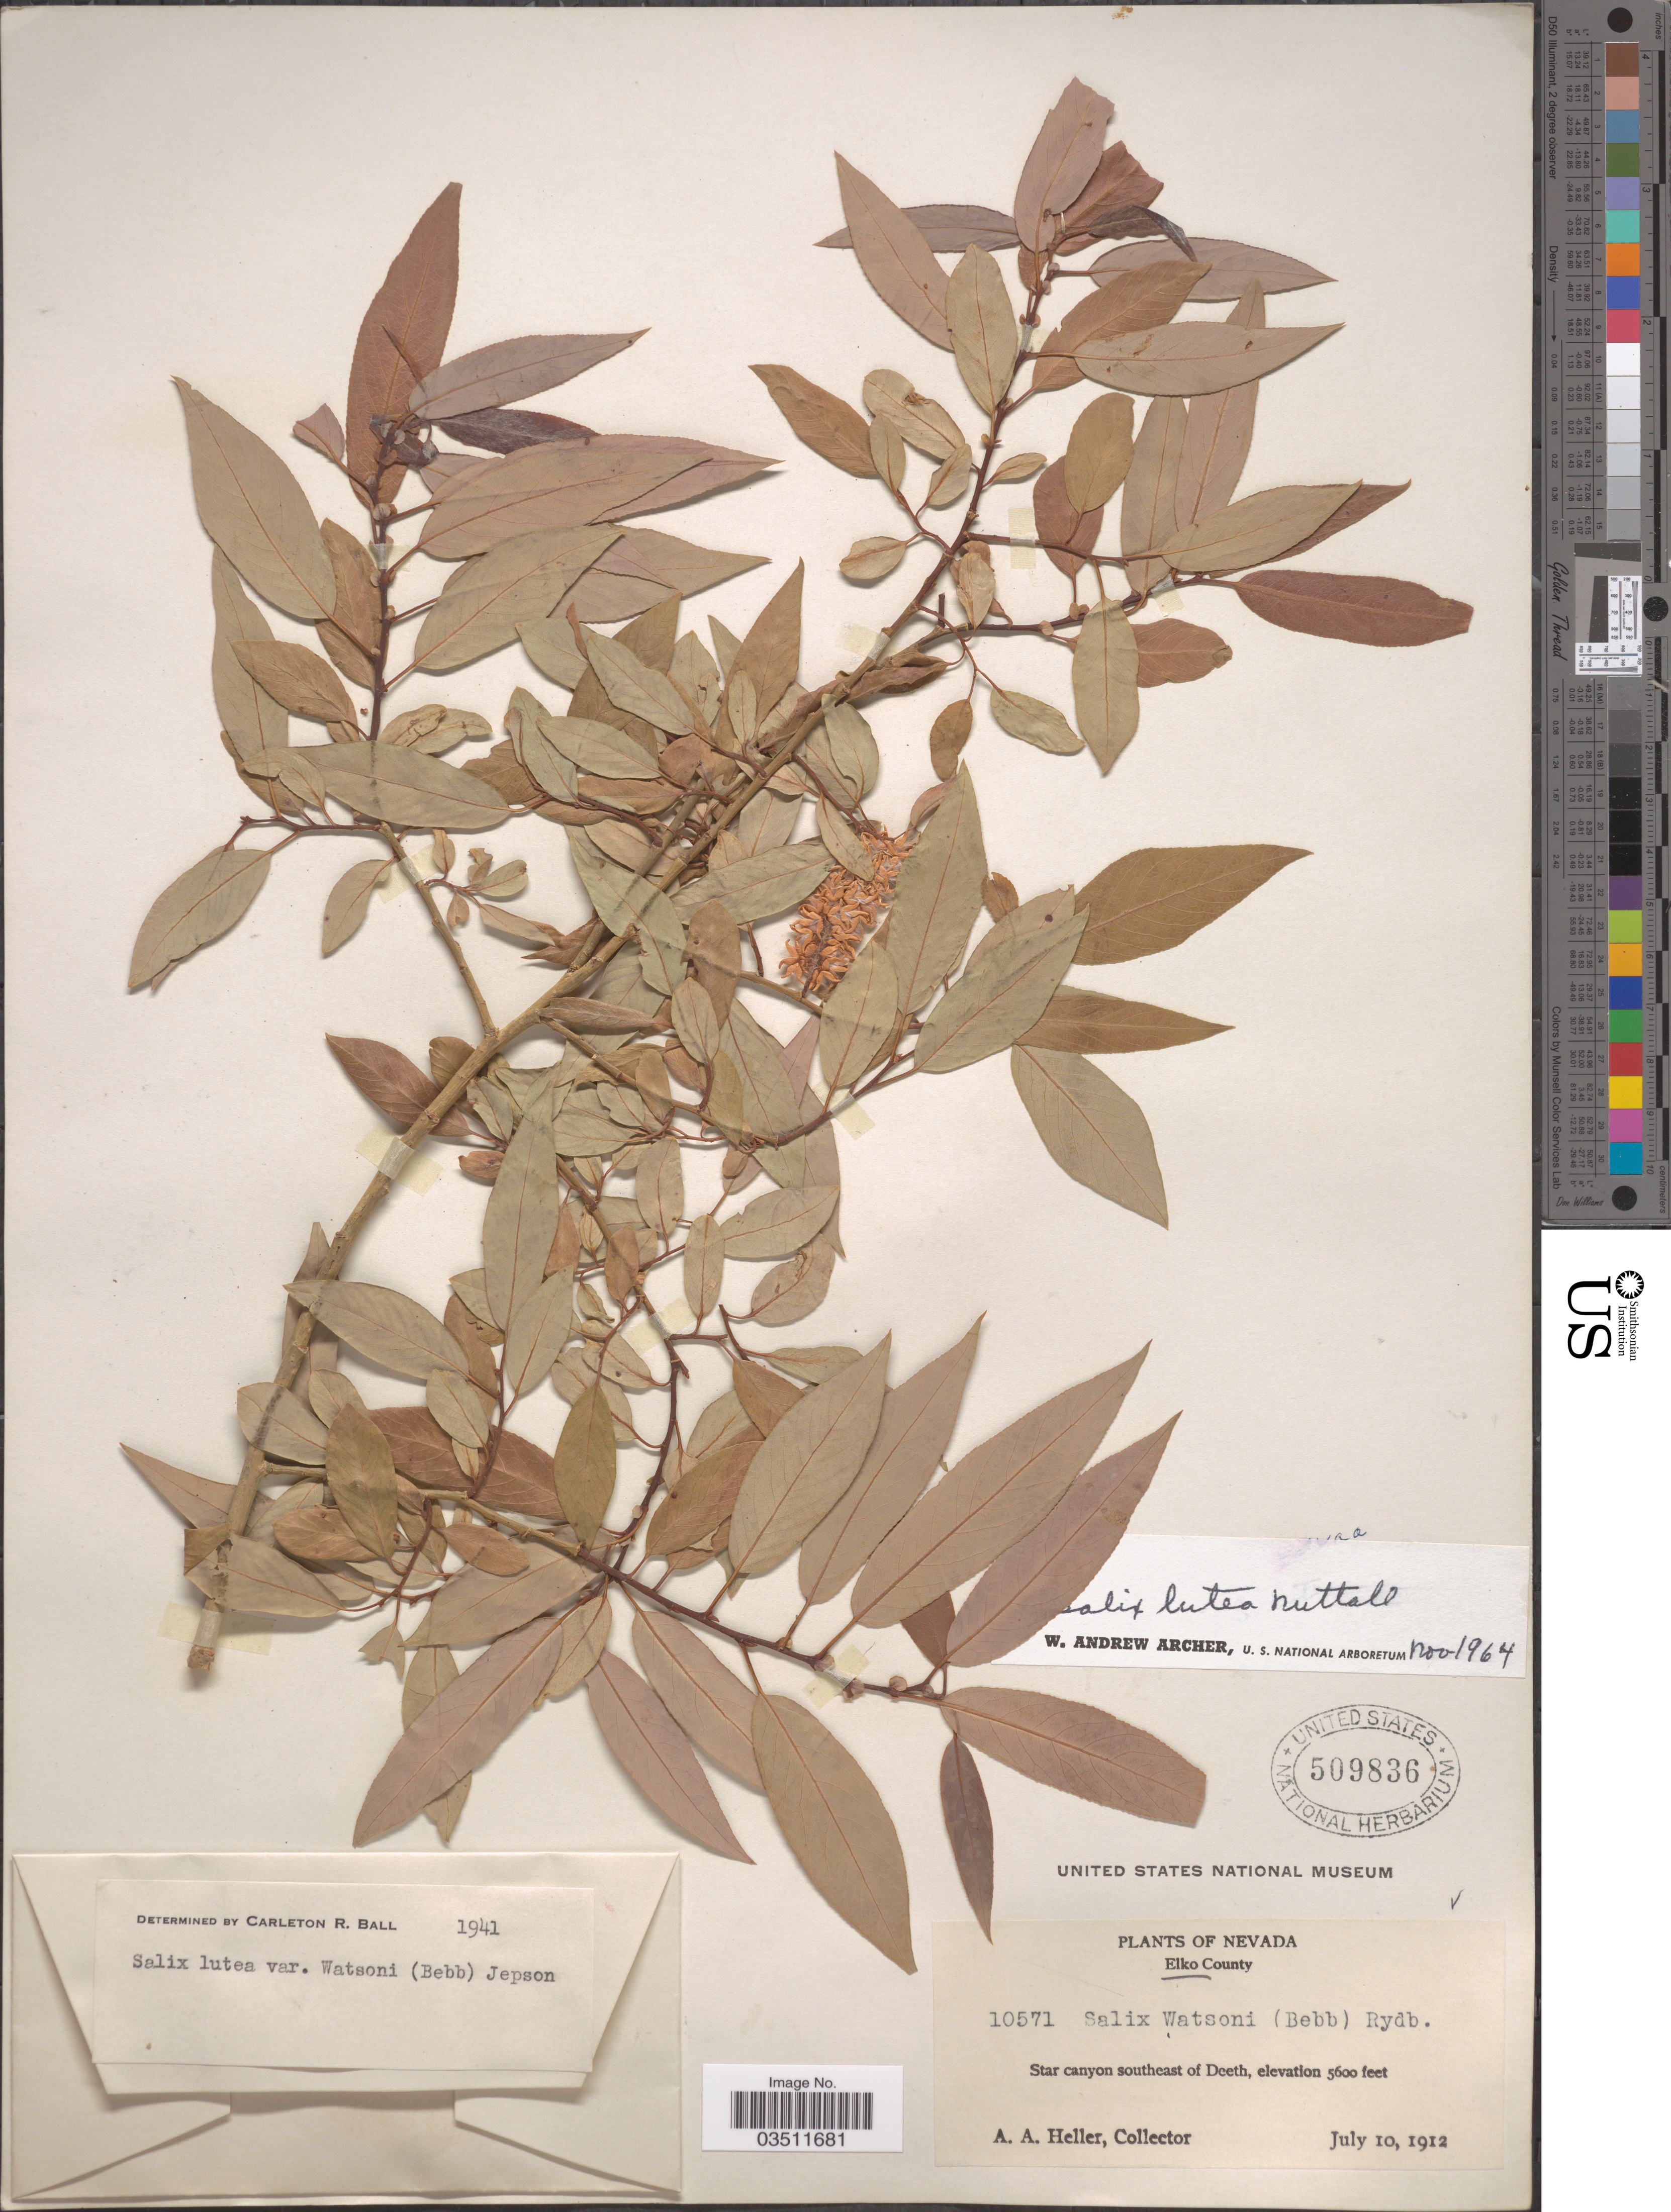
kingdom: Plantae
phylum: Tracheophyta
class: Magnoliopsida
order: Malpighiales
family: Salicaceae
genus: Salix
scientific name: Salix lutea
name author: Nutt.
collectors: A. A. Heller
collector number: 10571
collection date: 1912-07-10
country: United States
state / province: Nevada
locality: Elko County. Star canyon southeast of Deeth.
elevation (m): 1707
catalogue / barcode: US 509836